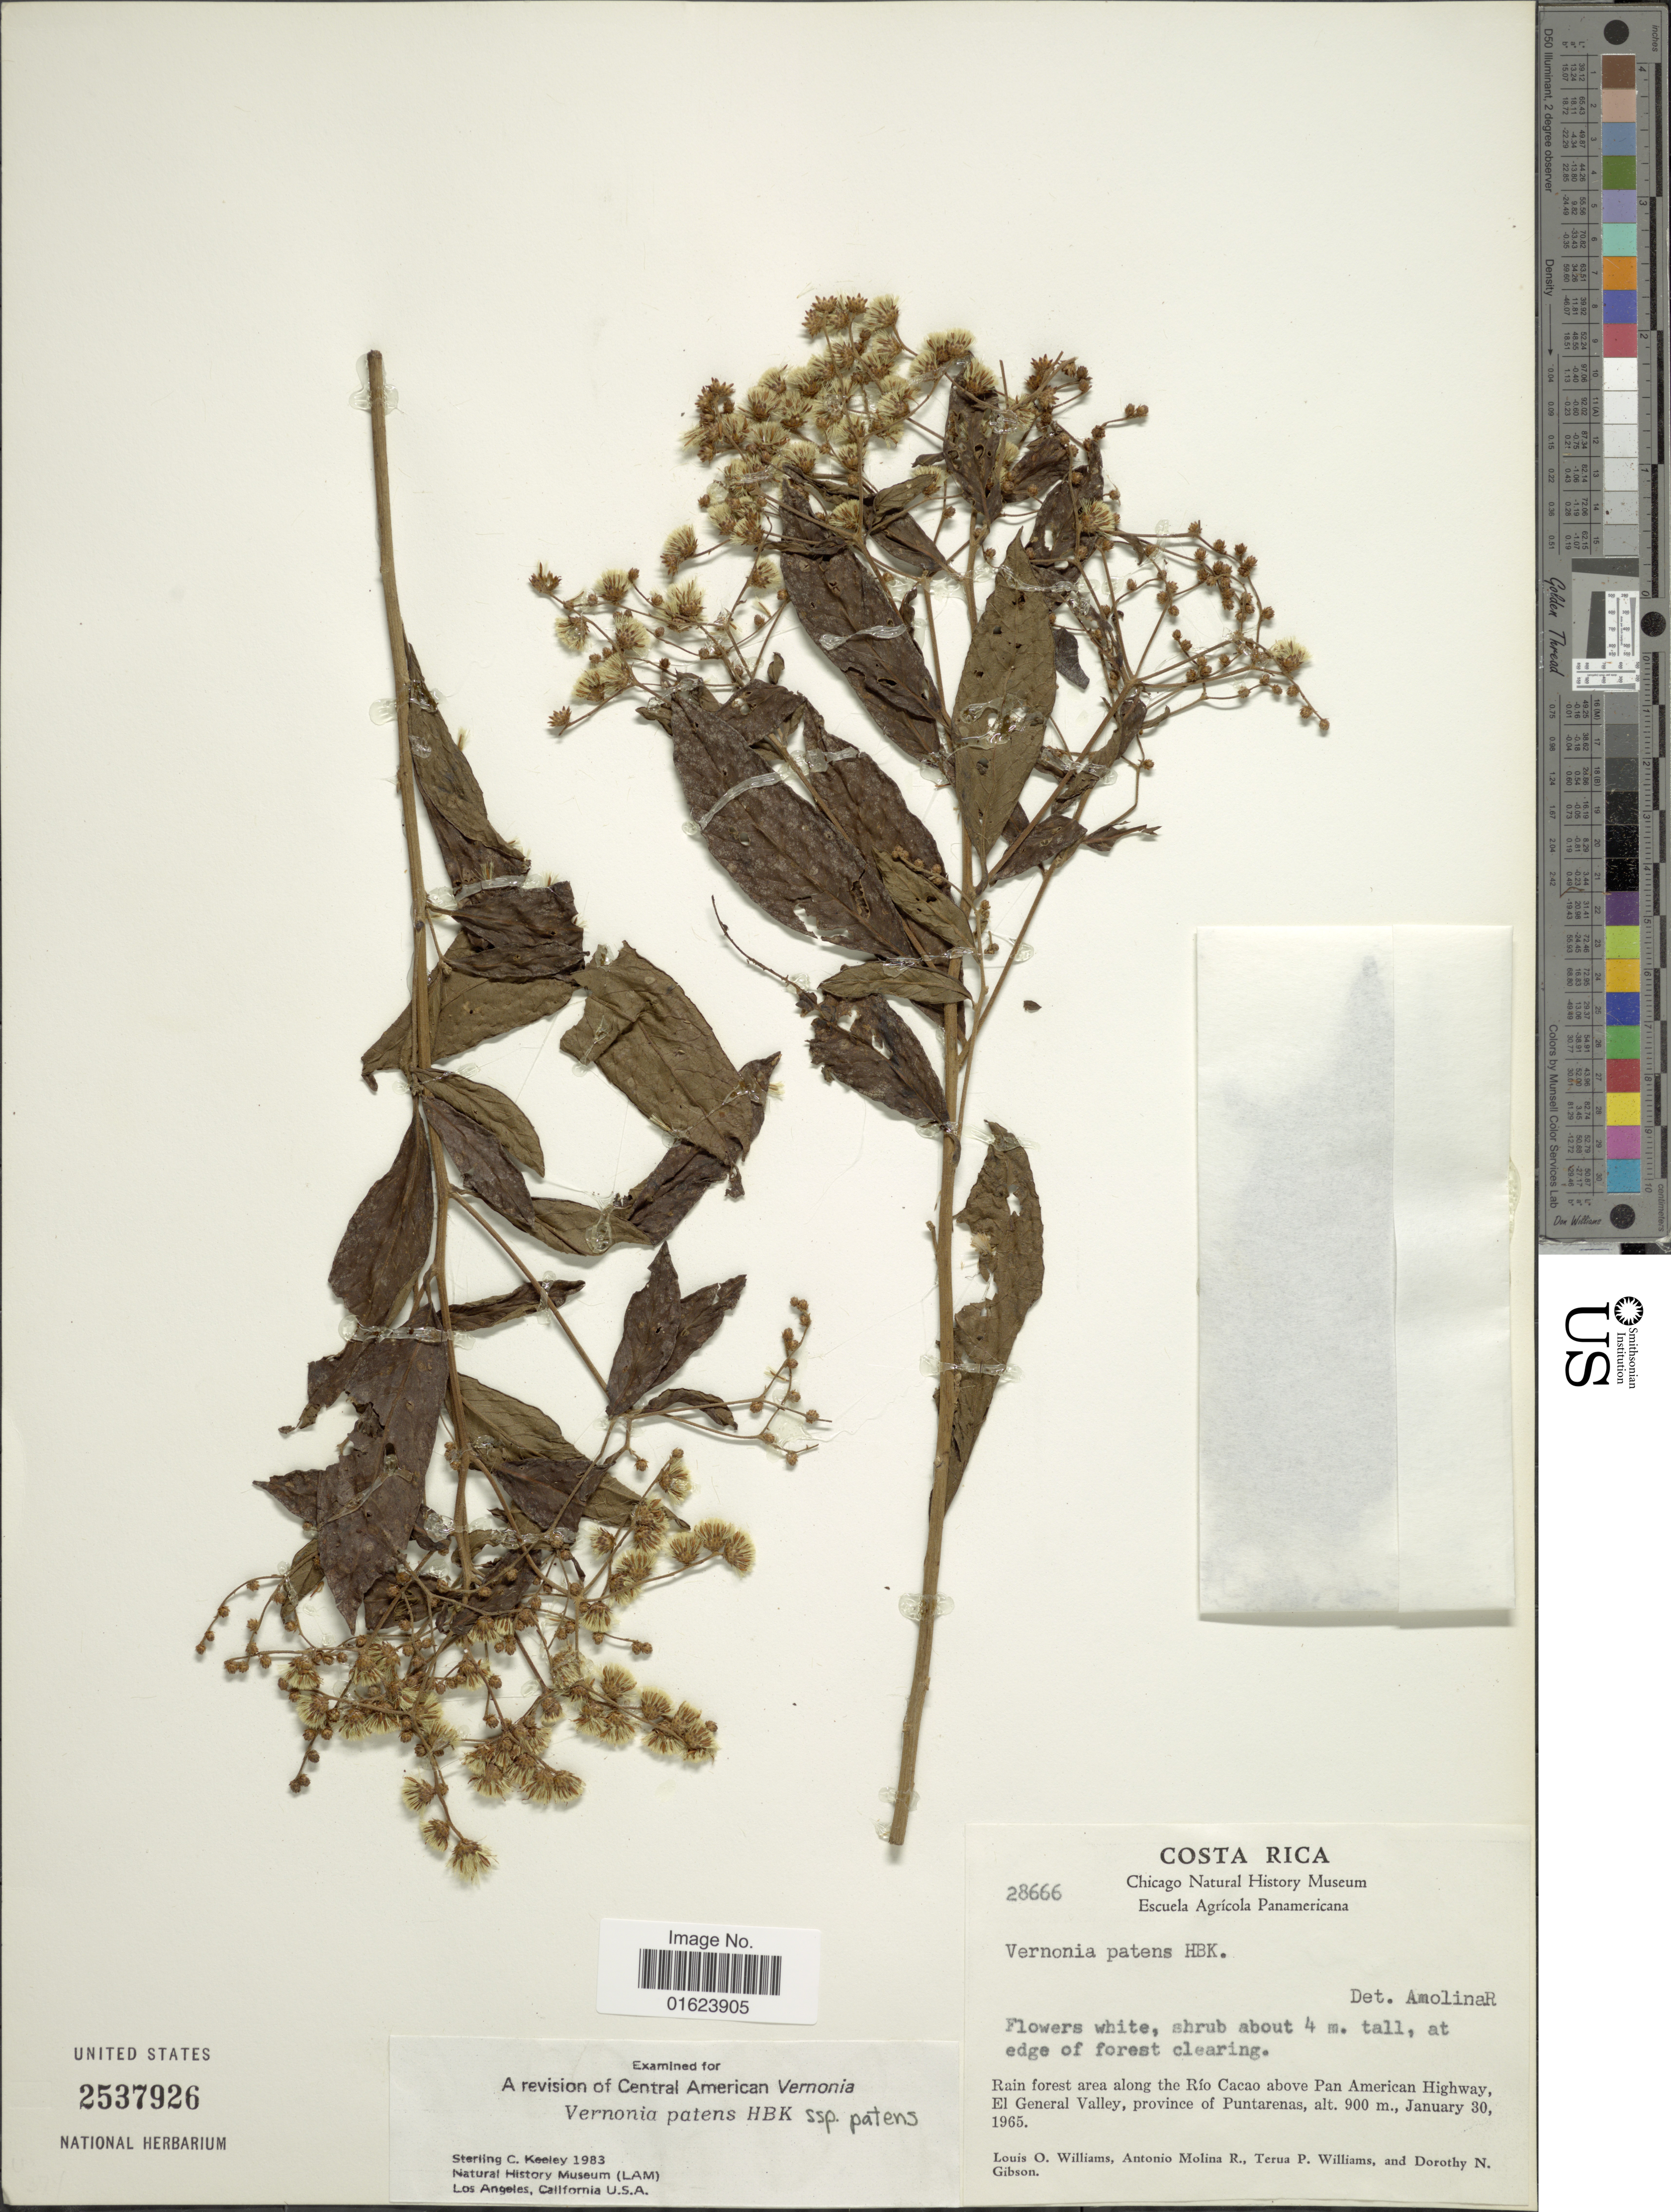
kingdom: Plantae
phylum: Tracheophyta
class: Magnoliopsida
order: Asterales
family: Asteraceae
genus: Vernonanthura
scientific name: Vernonanthura patens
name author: (Kunth) H. Rob.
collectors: L. O. Williams, A. Molina R., T. P. Williams & D. N. Gibson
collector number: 28666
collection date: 1965-01-30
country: Costa Rica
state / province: Puntarenas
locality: Rain forest area along the Rio Cacao above Pan American Highway, El General Valley, province of Puntarenas.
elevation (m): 900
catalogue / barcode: US 2537926